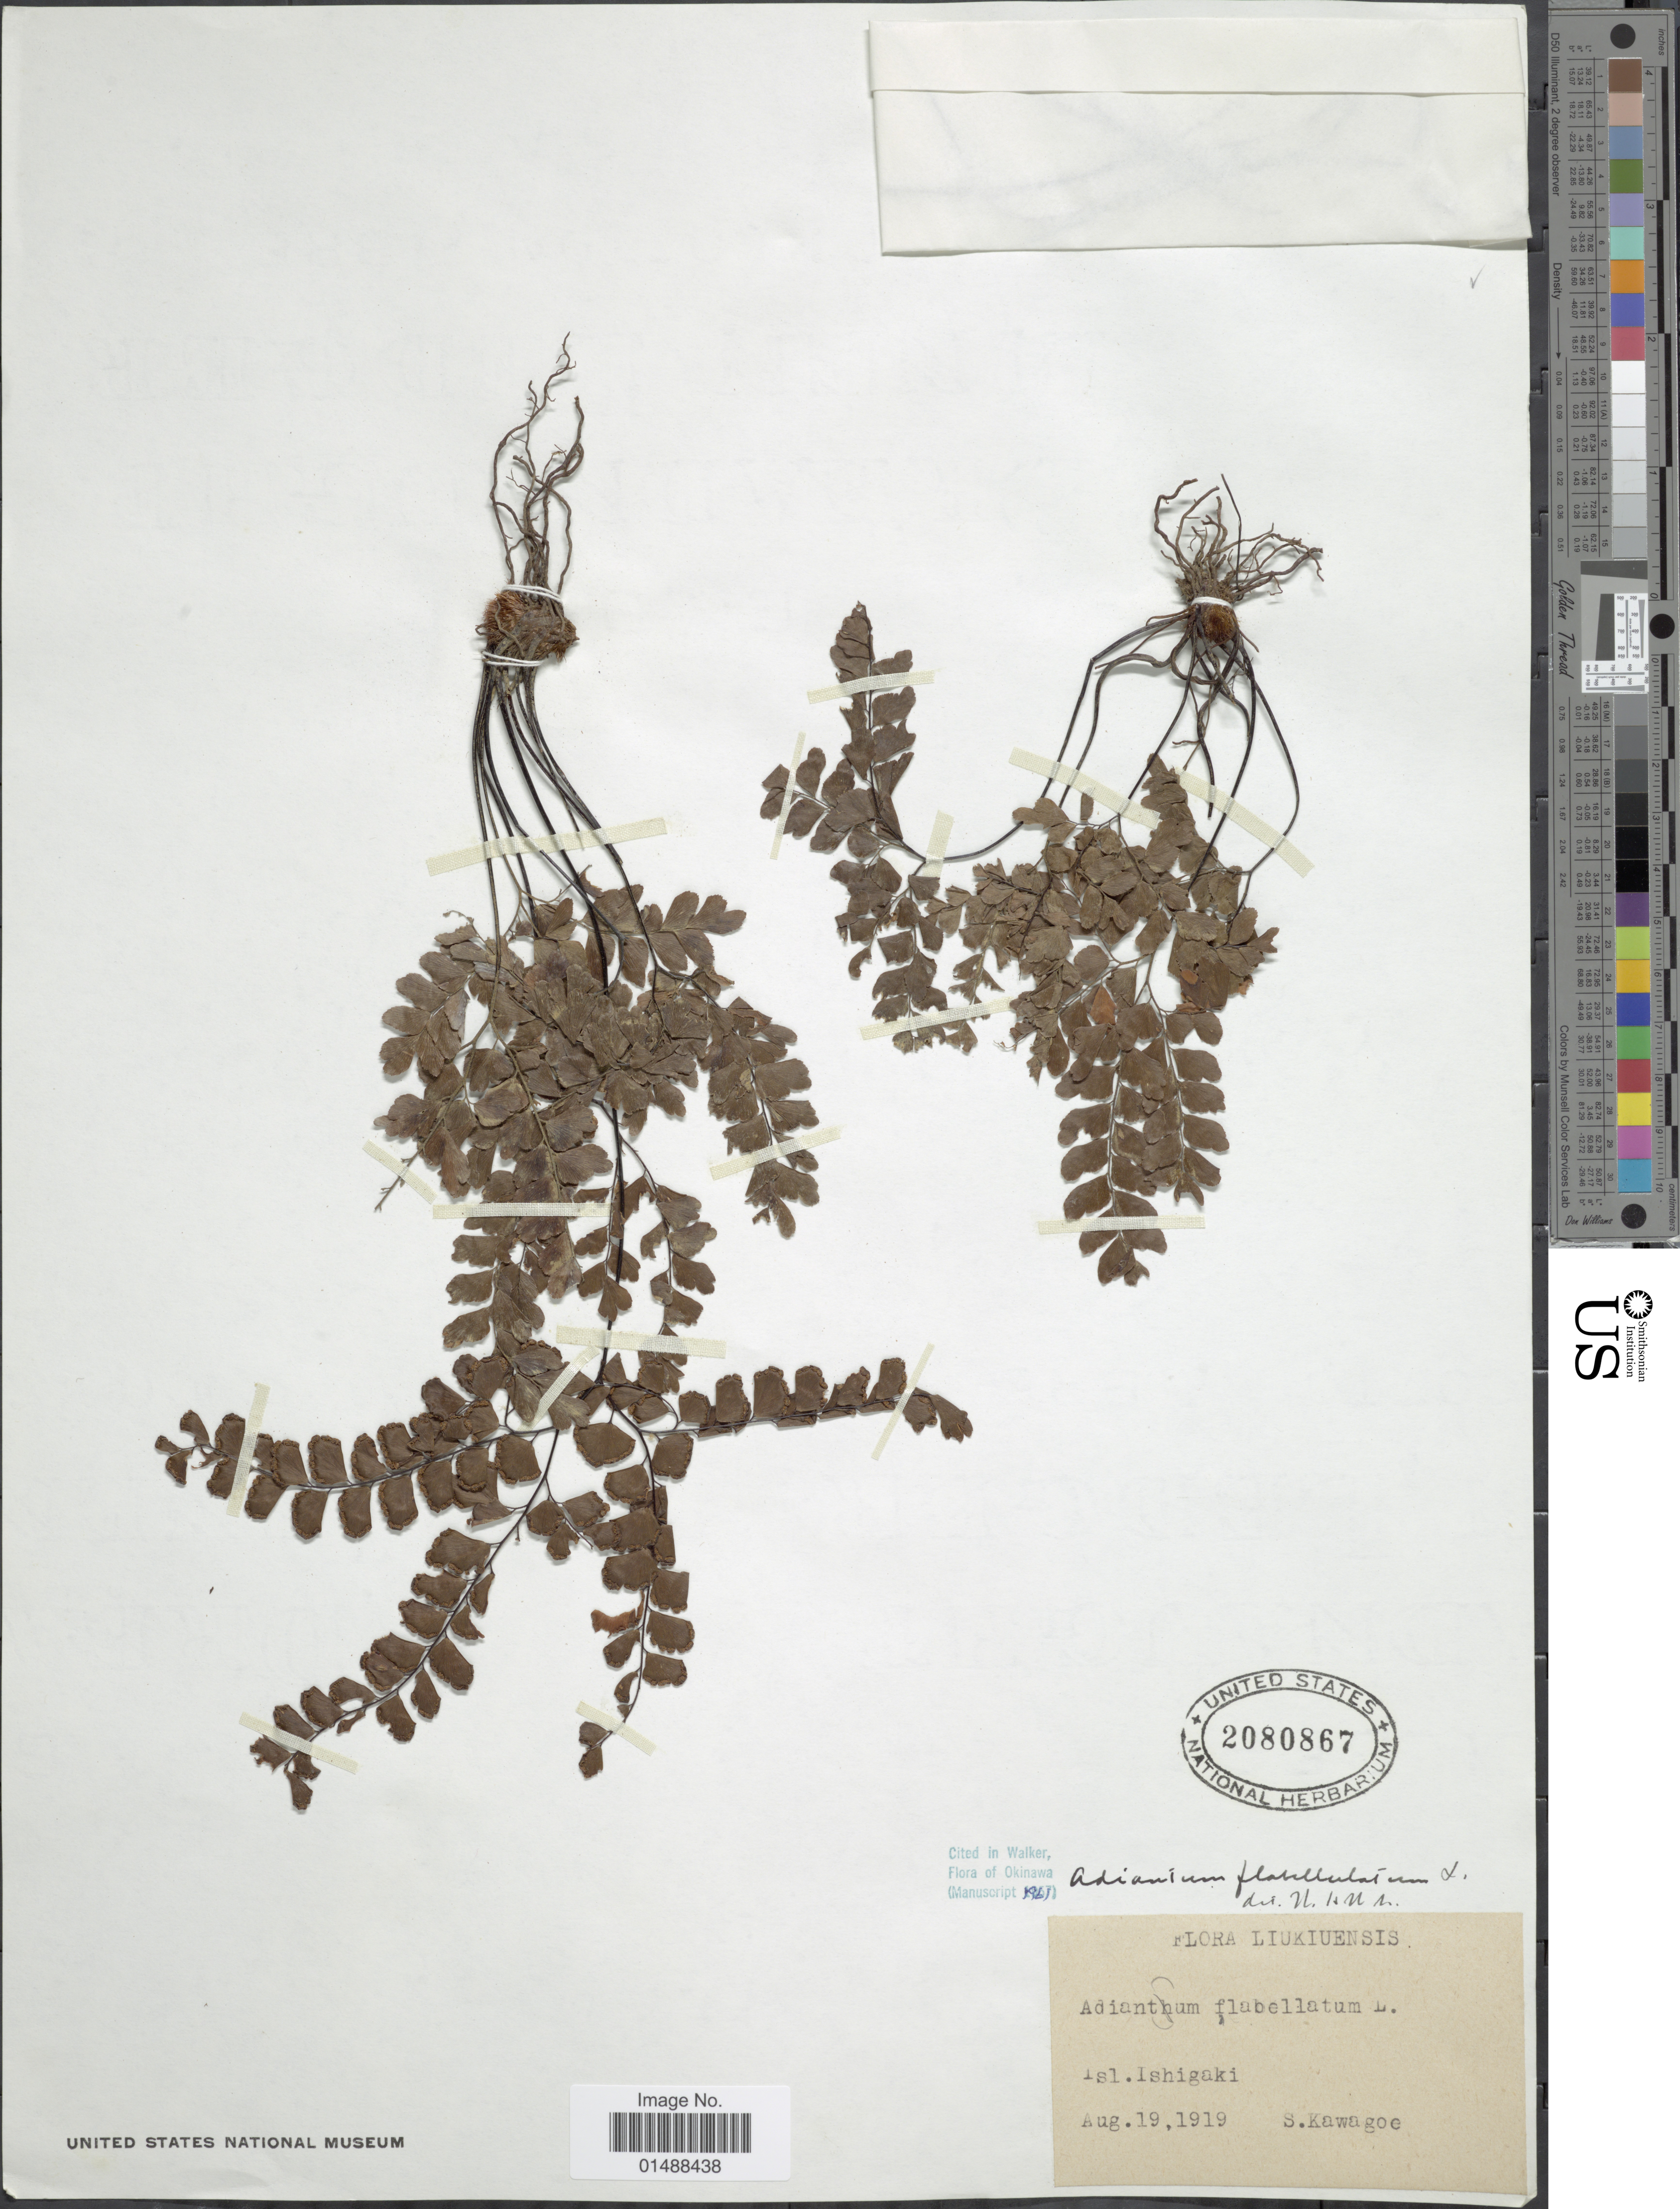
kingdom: Plantae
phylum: Tracheophyta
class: Polypodiopsida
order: Polypodiales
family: Pteridaceae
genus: Adiantum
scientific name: Adiantum flabellulatum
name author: L.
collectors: S. Kawagoe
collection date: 1919-08-19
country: Japan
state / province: Okinawa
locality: Liukiuensis, Isl. Ishigaki.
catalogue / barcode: US 2080867